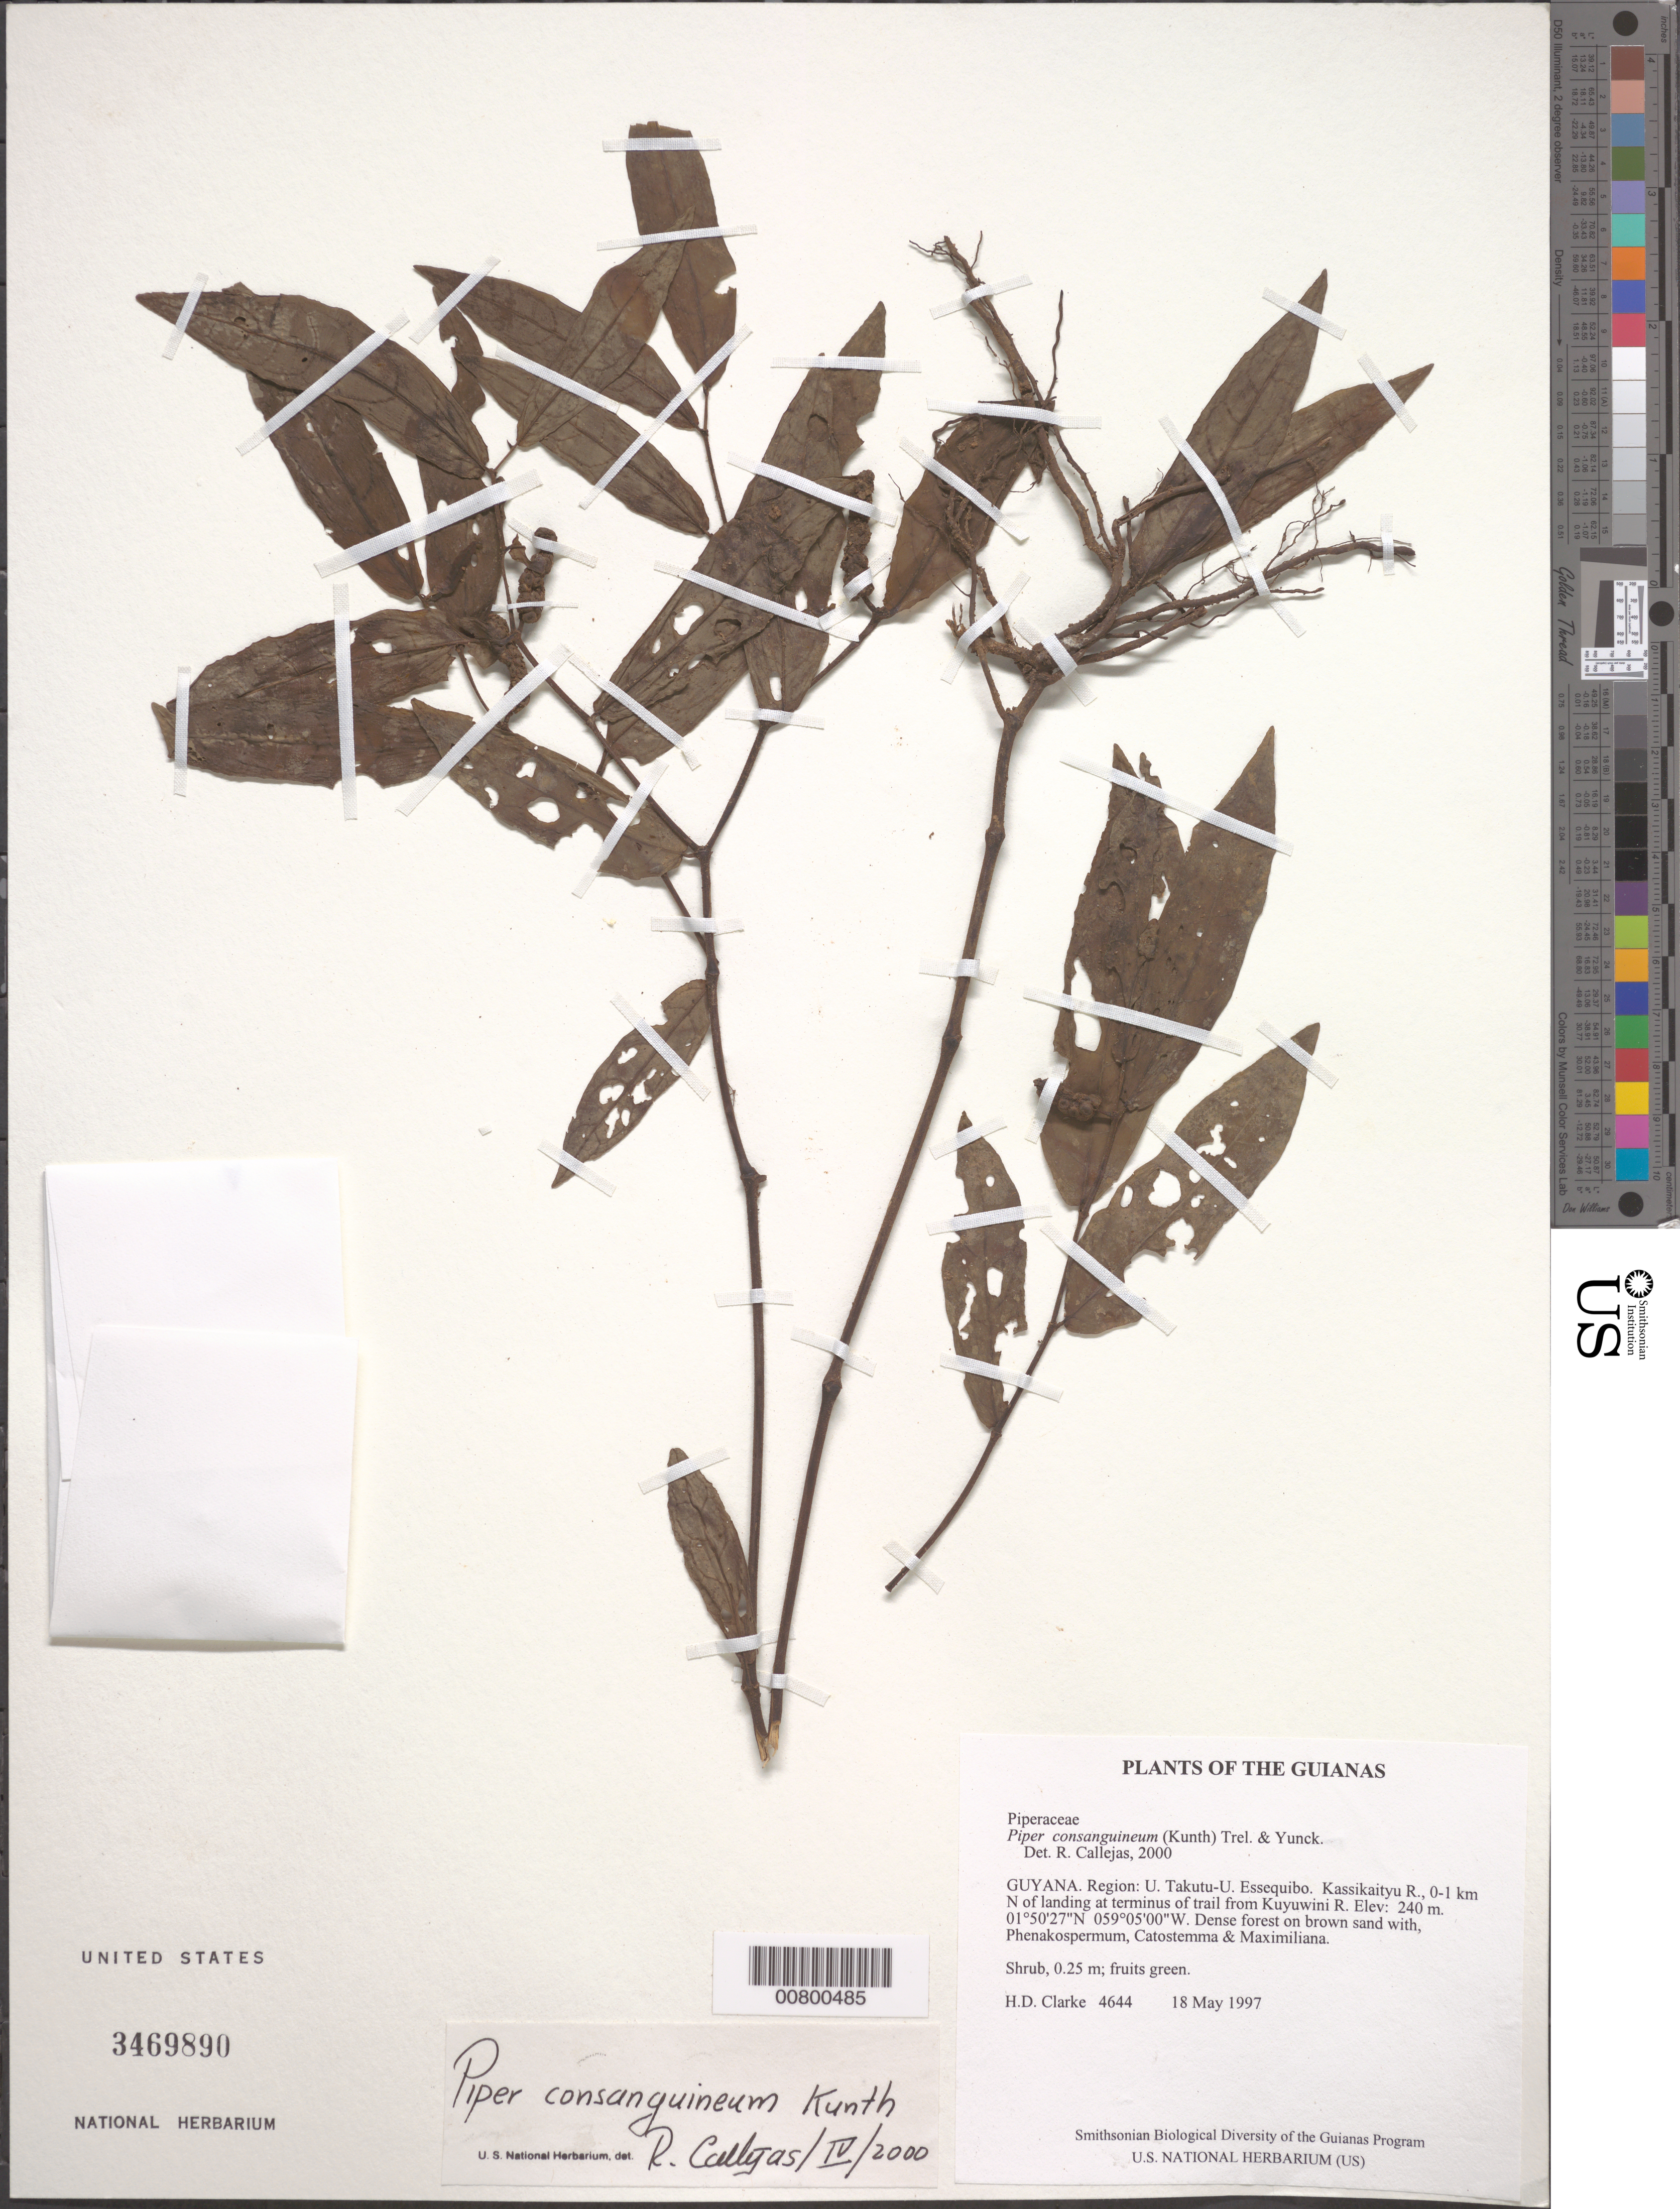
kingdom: Plantae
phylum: Tracheophyta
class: Magnoliopsida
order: Piperales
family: Piperaceae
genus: Piper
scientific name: Piper augustum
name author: Rudge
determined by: Görts-van Rijn, A. R. A.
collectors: H. D. Clarke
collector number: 4583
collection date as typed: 16 May 1997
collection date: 1997-05-16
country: Guyana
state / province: U. Takutu-U. Essequibo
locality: Kuyuwini R., trail to Kassikaityu R., 0-1 km S of camp at Anteater Head Creek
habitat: Dense forest on brown sand, with Euterpe, Sloanea & Bertholettia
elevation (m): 260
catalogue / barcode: US 3469890